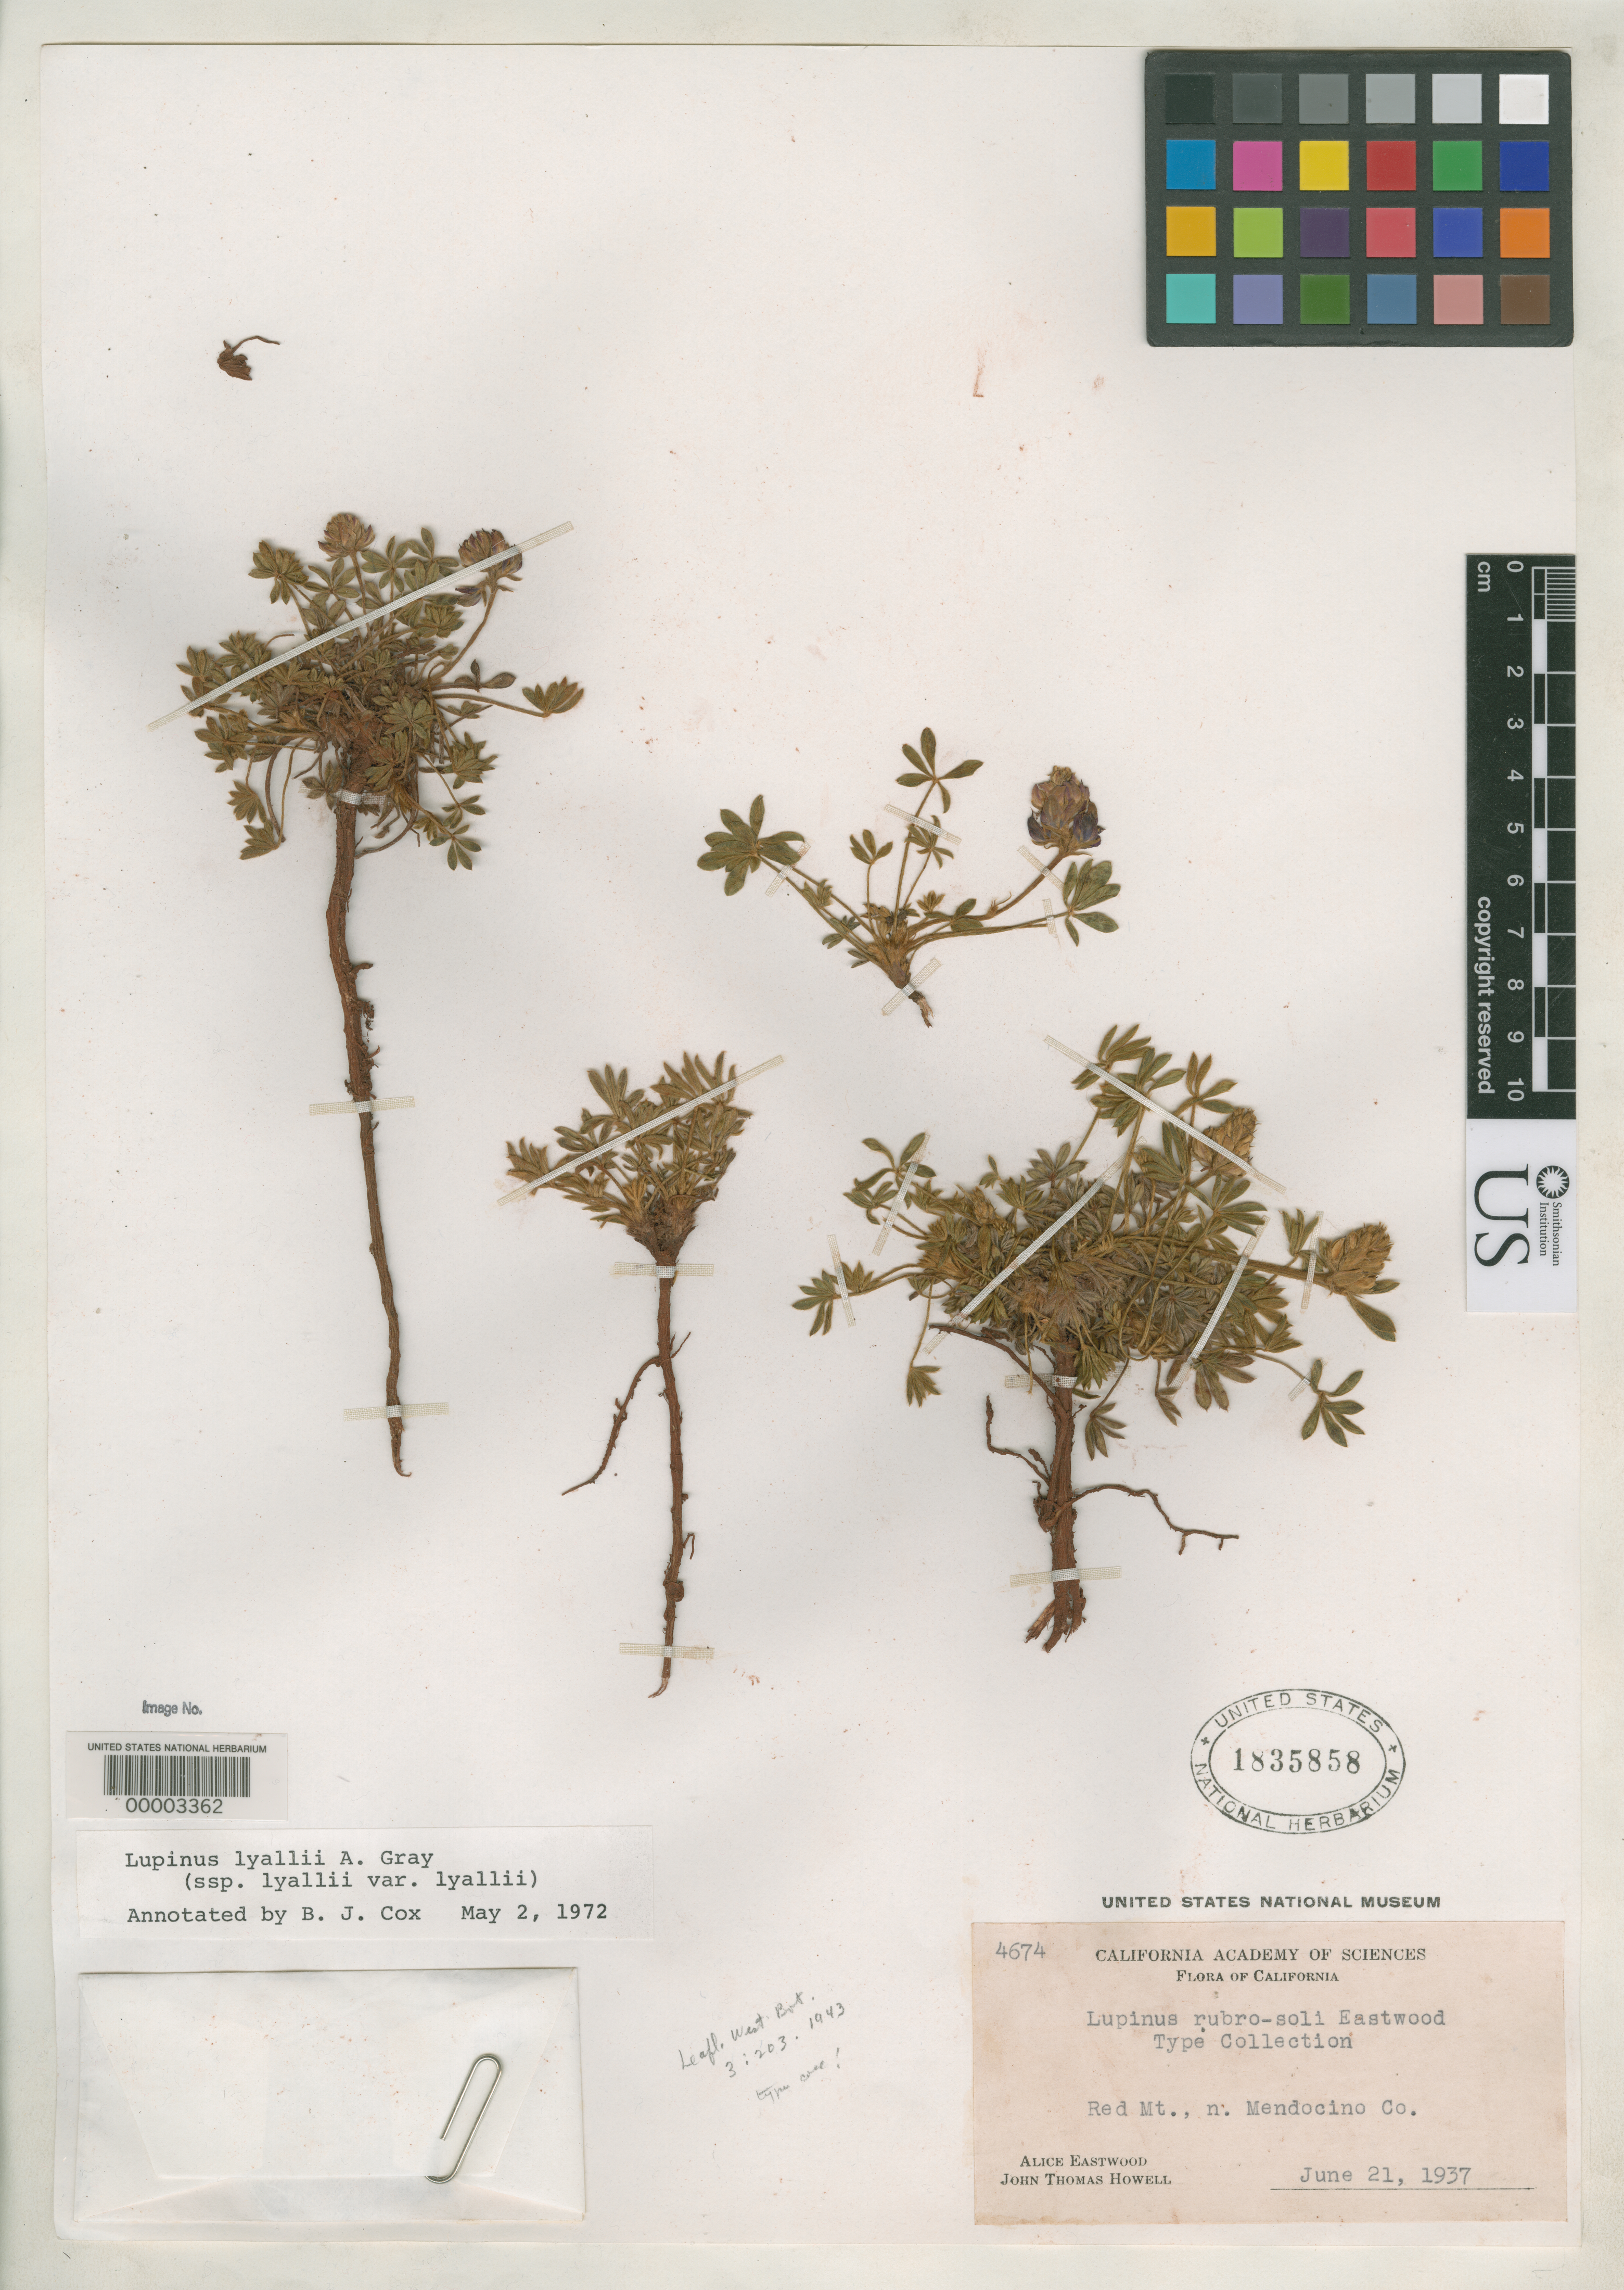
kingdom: Plantae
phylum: Tracheophyta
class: Magnoliopsida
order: Fabales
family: Fabaceae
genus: Lupinus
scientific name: Lupinus rubro-soli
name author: Eastw.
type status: Isotype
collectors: A. Eastwood & J. T. Howell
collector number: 4674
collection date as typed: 21 Jun 1937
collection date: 1937-06-21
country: United States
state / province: California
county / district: Mendocino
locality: Red Mountain.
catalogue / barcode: US 1835858